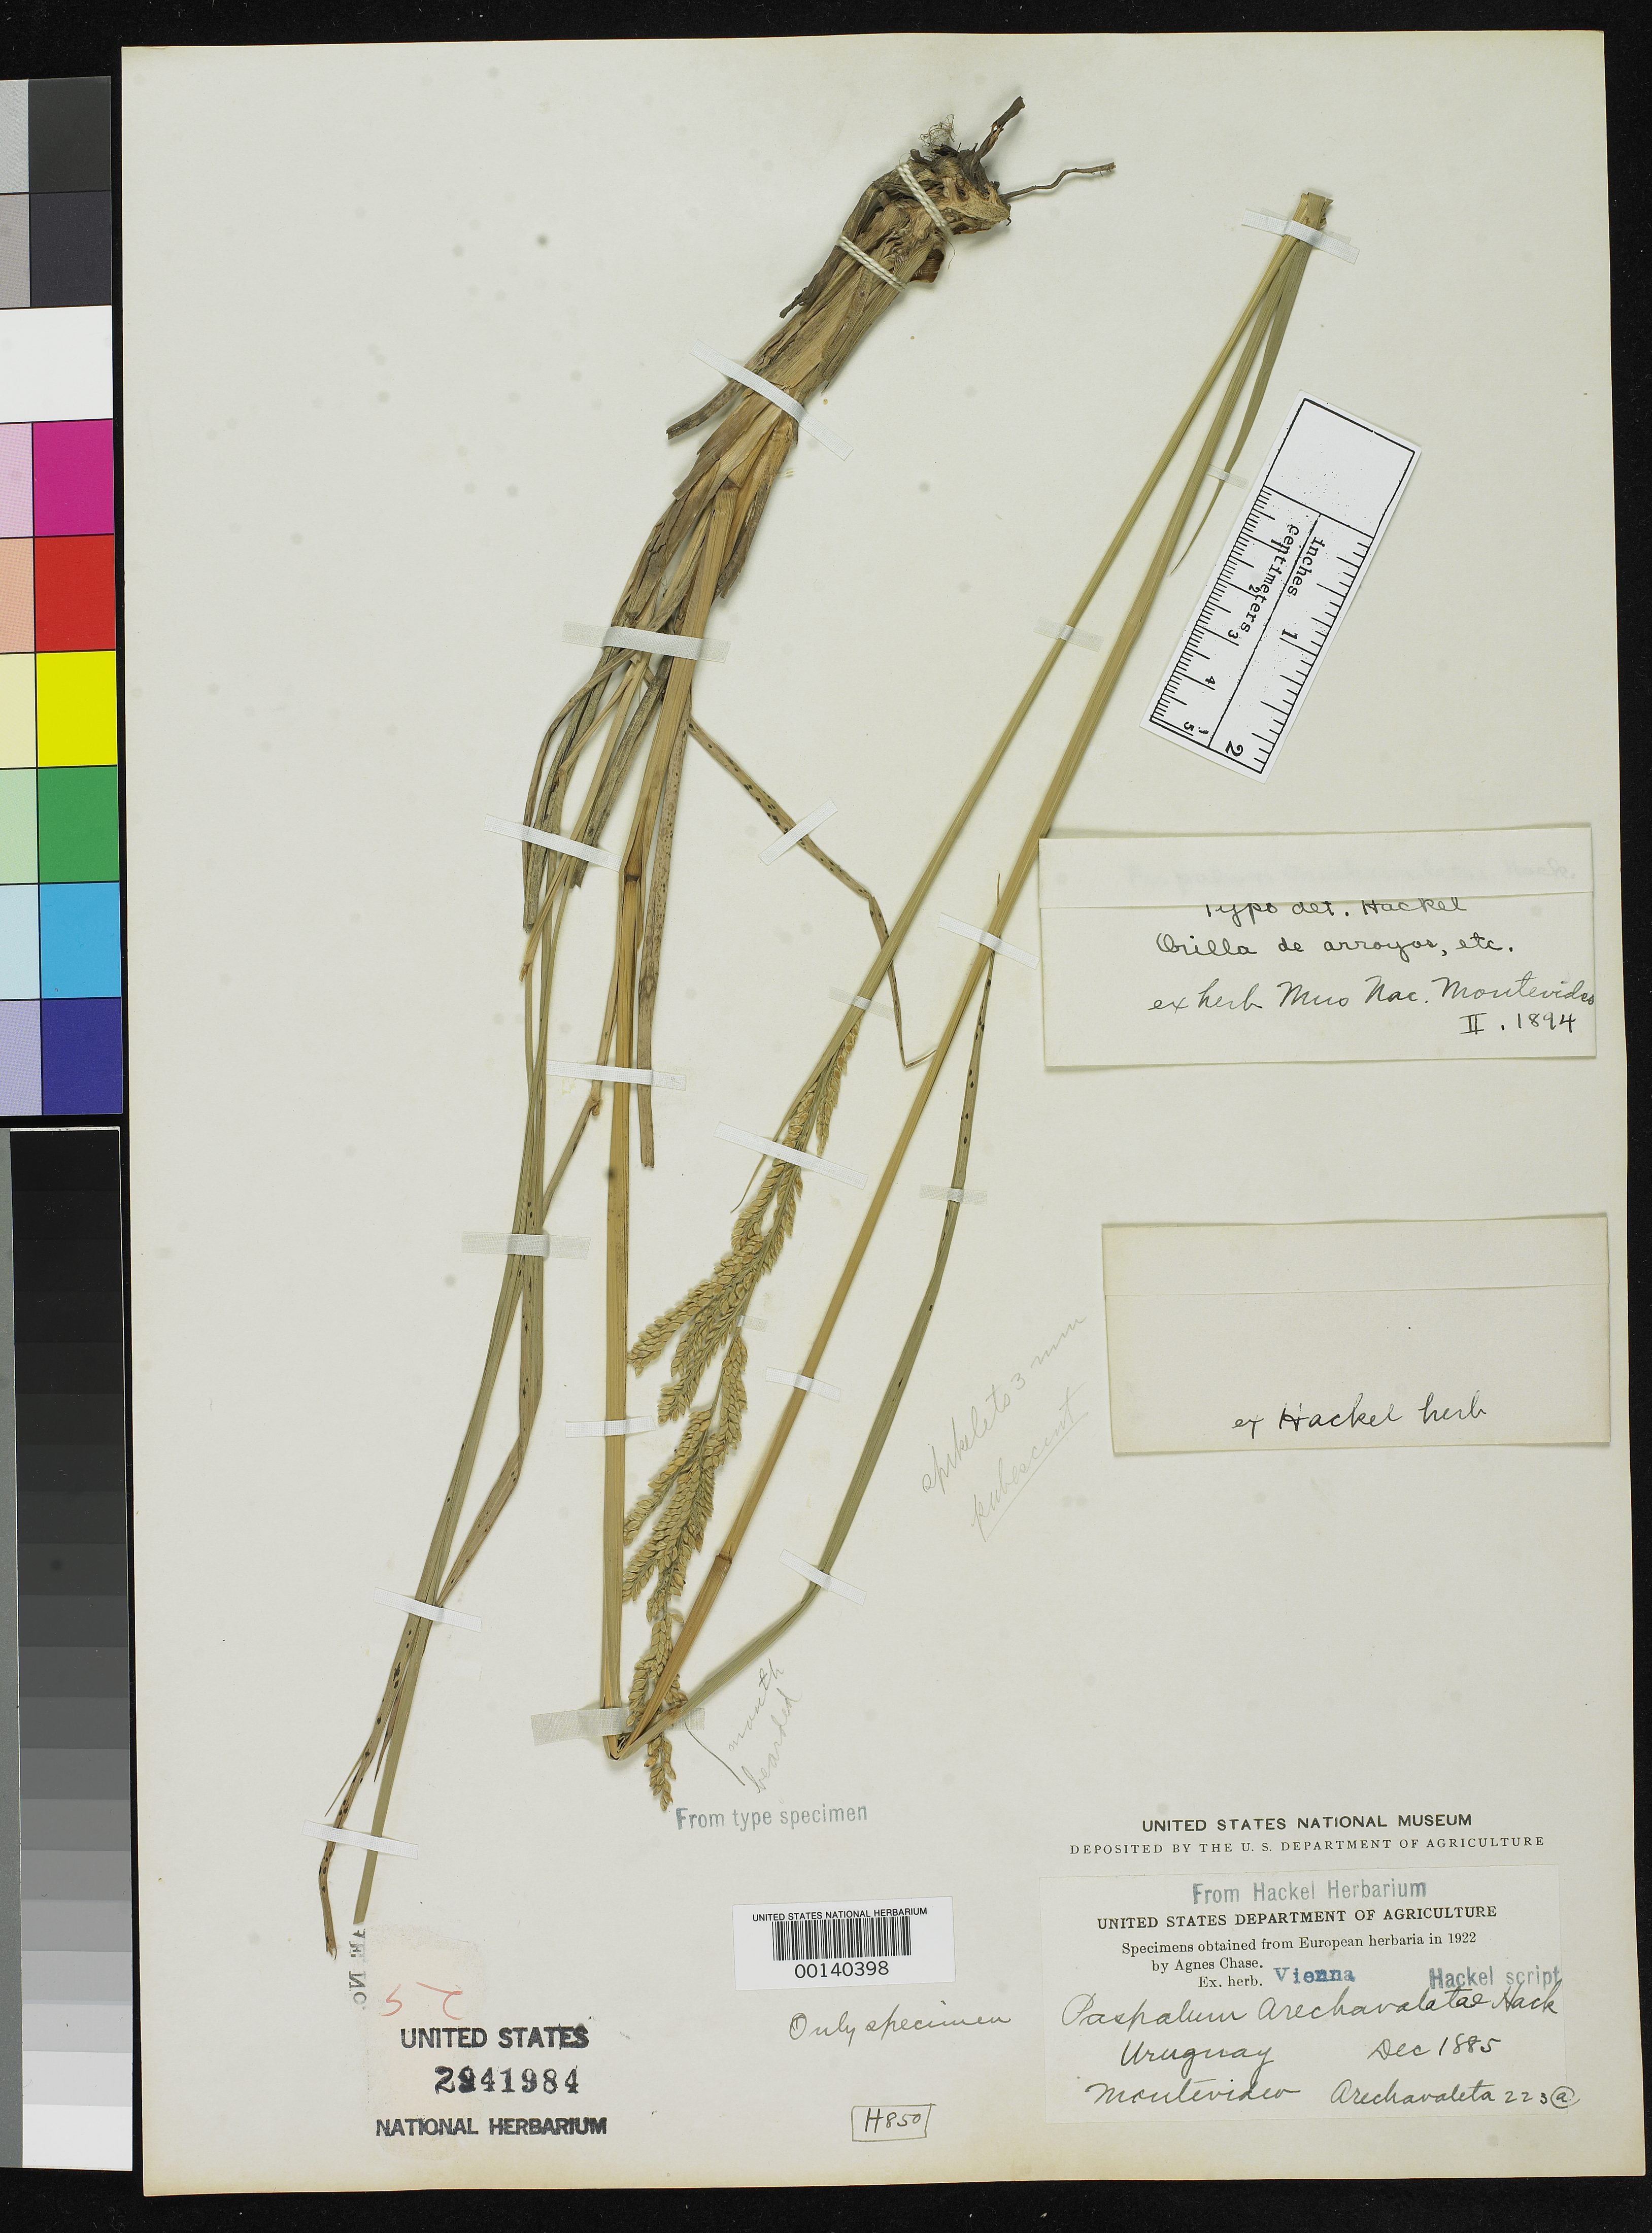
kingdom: Plantae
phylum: Tracheophyta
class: Liliopsida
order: Poales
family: Poaceae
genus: Paspalum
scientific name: Paspalum arechavalatae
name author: Hack. in Arechav.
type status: Type Fragment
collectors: J. Arechavaleta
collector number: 223a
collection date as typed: Dec 1885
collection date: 1885-12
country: Uruguay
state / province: Montevideo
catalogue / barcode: US 2941984